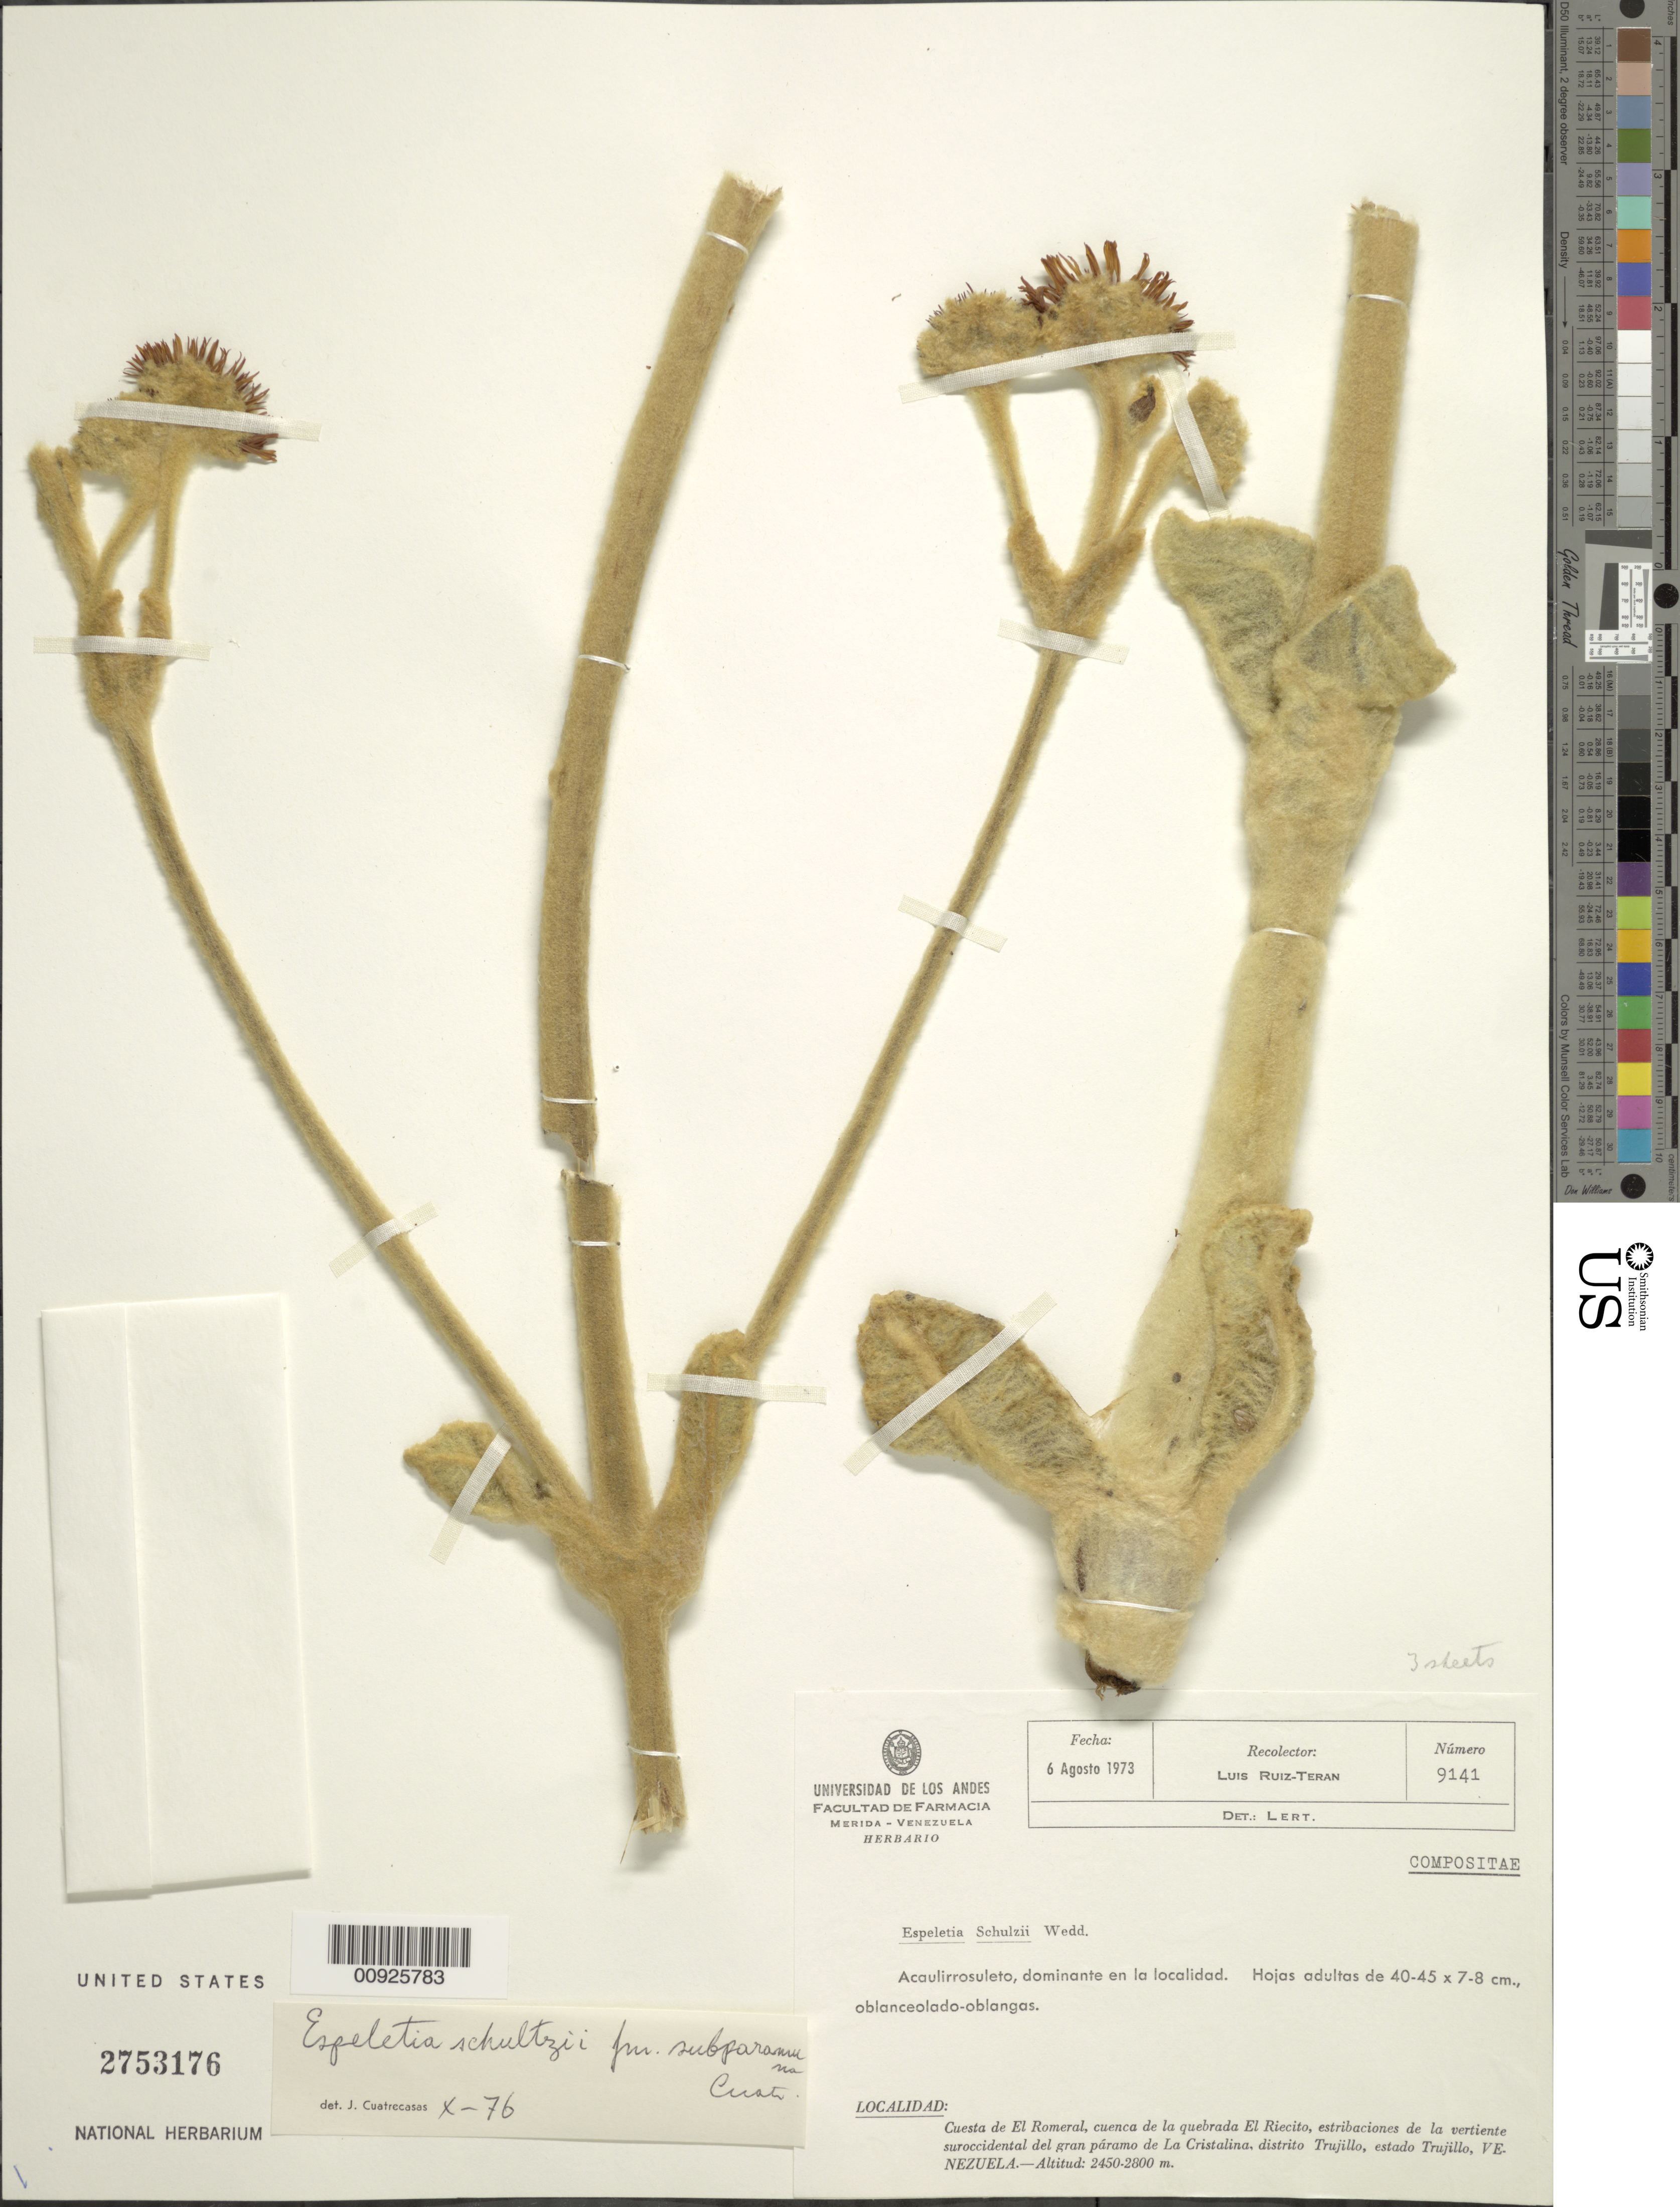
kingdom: Plantae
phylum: Tracheophyta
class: Magnoliopsida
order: Asterales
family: Asteraceae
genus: Espeletia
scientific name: Espeletia schultzii var. subparamuna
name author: Cuatrec.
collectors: L. E. Ruíz-Terán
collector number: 9141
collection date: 1973-08-06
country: Venezuela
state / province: Trujillo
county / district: Trujillo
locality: P. de la Cristalina. Cuesta de El Romeral, cuenca de la quebrada El Riecito, estribaciones de la vertiente suroccidental del gran páramo de La Cristalina.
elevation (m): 2450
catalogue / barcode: US 2753176